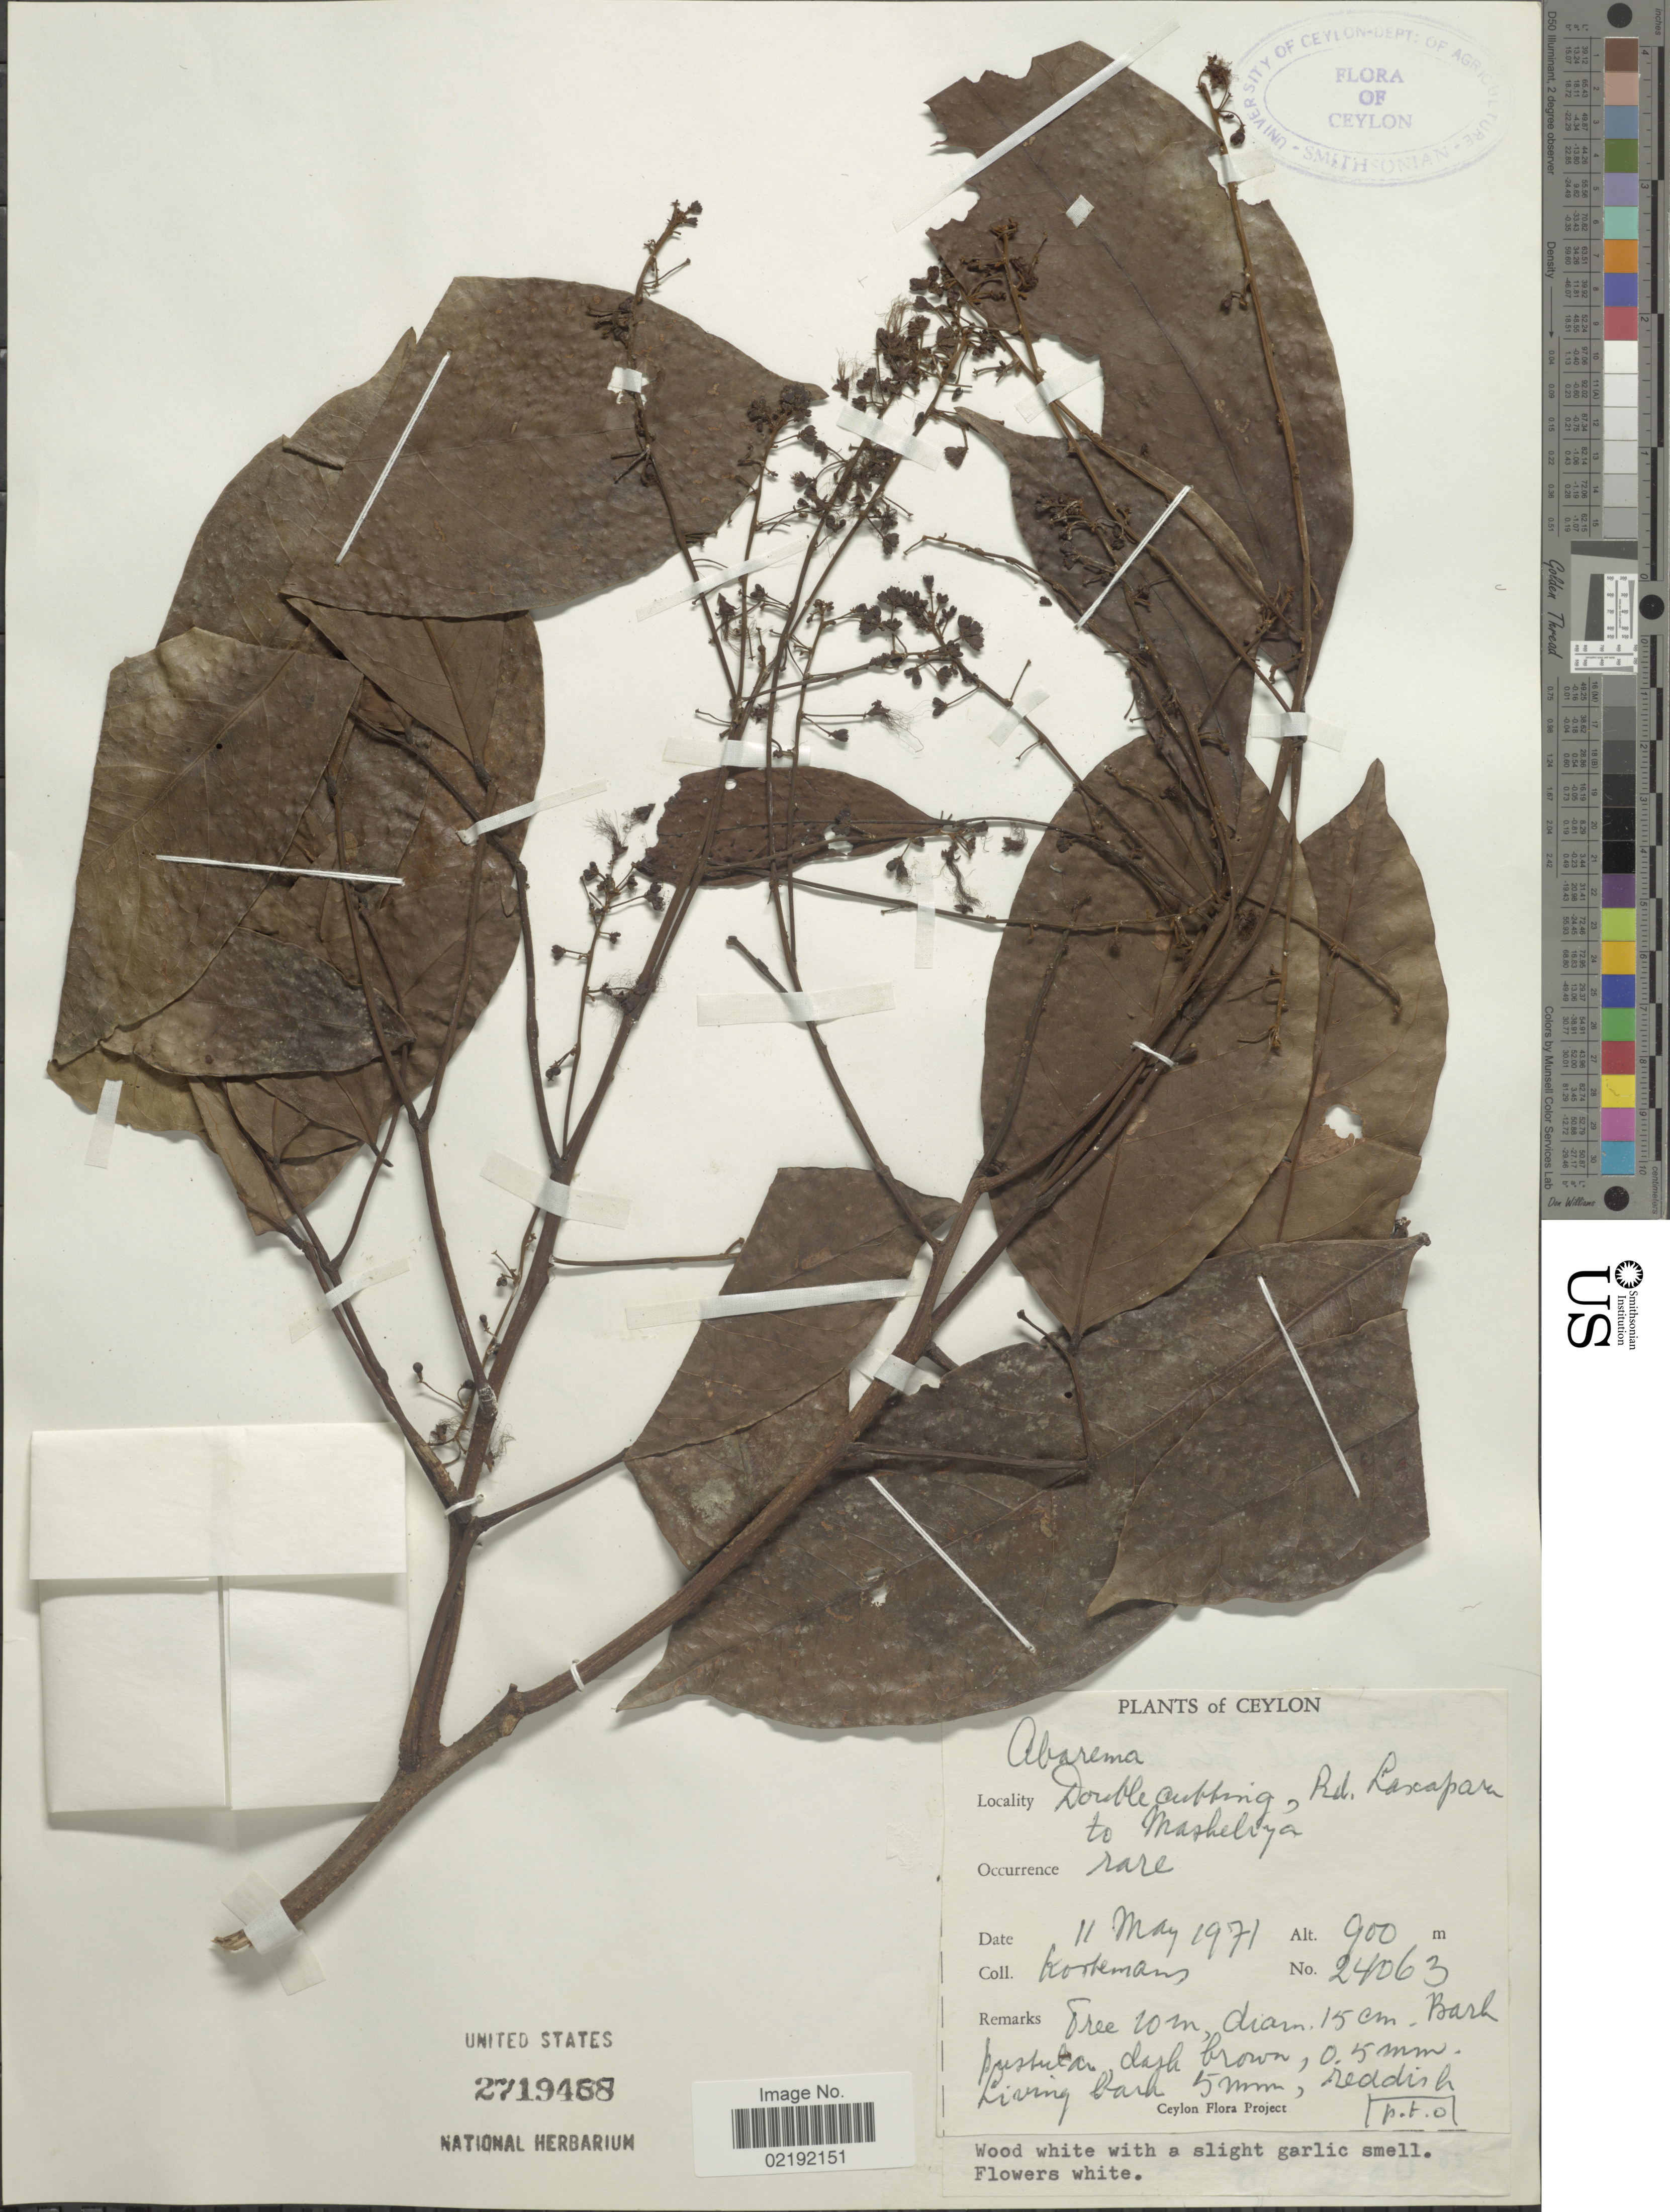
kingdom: Plantae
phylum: Tracheophyta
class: Magnoliopsida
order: Fabales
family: Fabaceae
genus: Pithecellobium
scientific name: Pithecellobium sp.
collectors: A. J. G. Kostermans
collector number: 24063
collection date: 1971-05-11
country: Sri Lanka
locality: Ceylon. Double cutting, Rd. Laxapaz to Masheliya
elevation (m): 900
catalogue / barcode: US 2719488